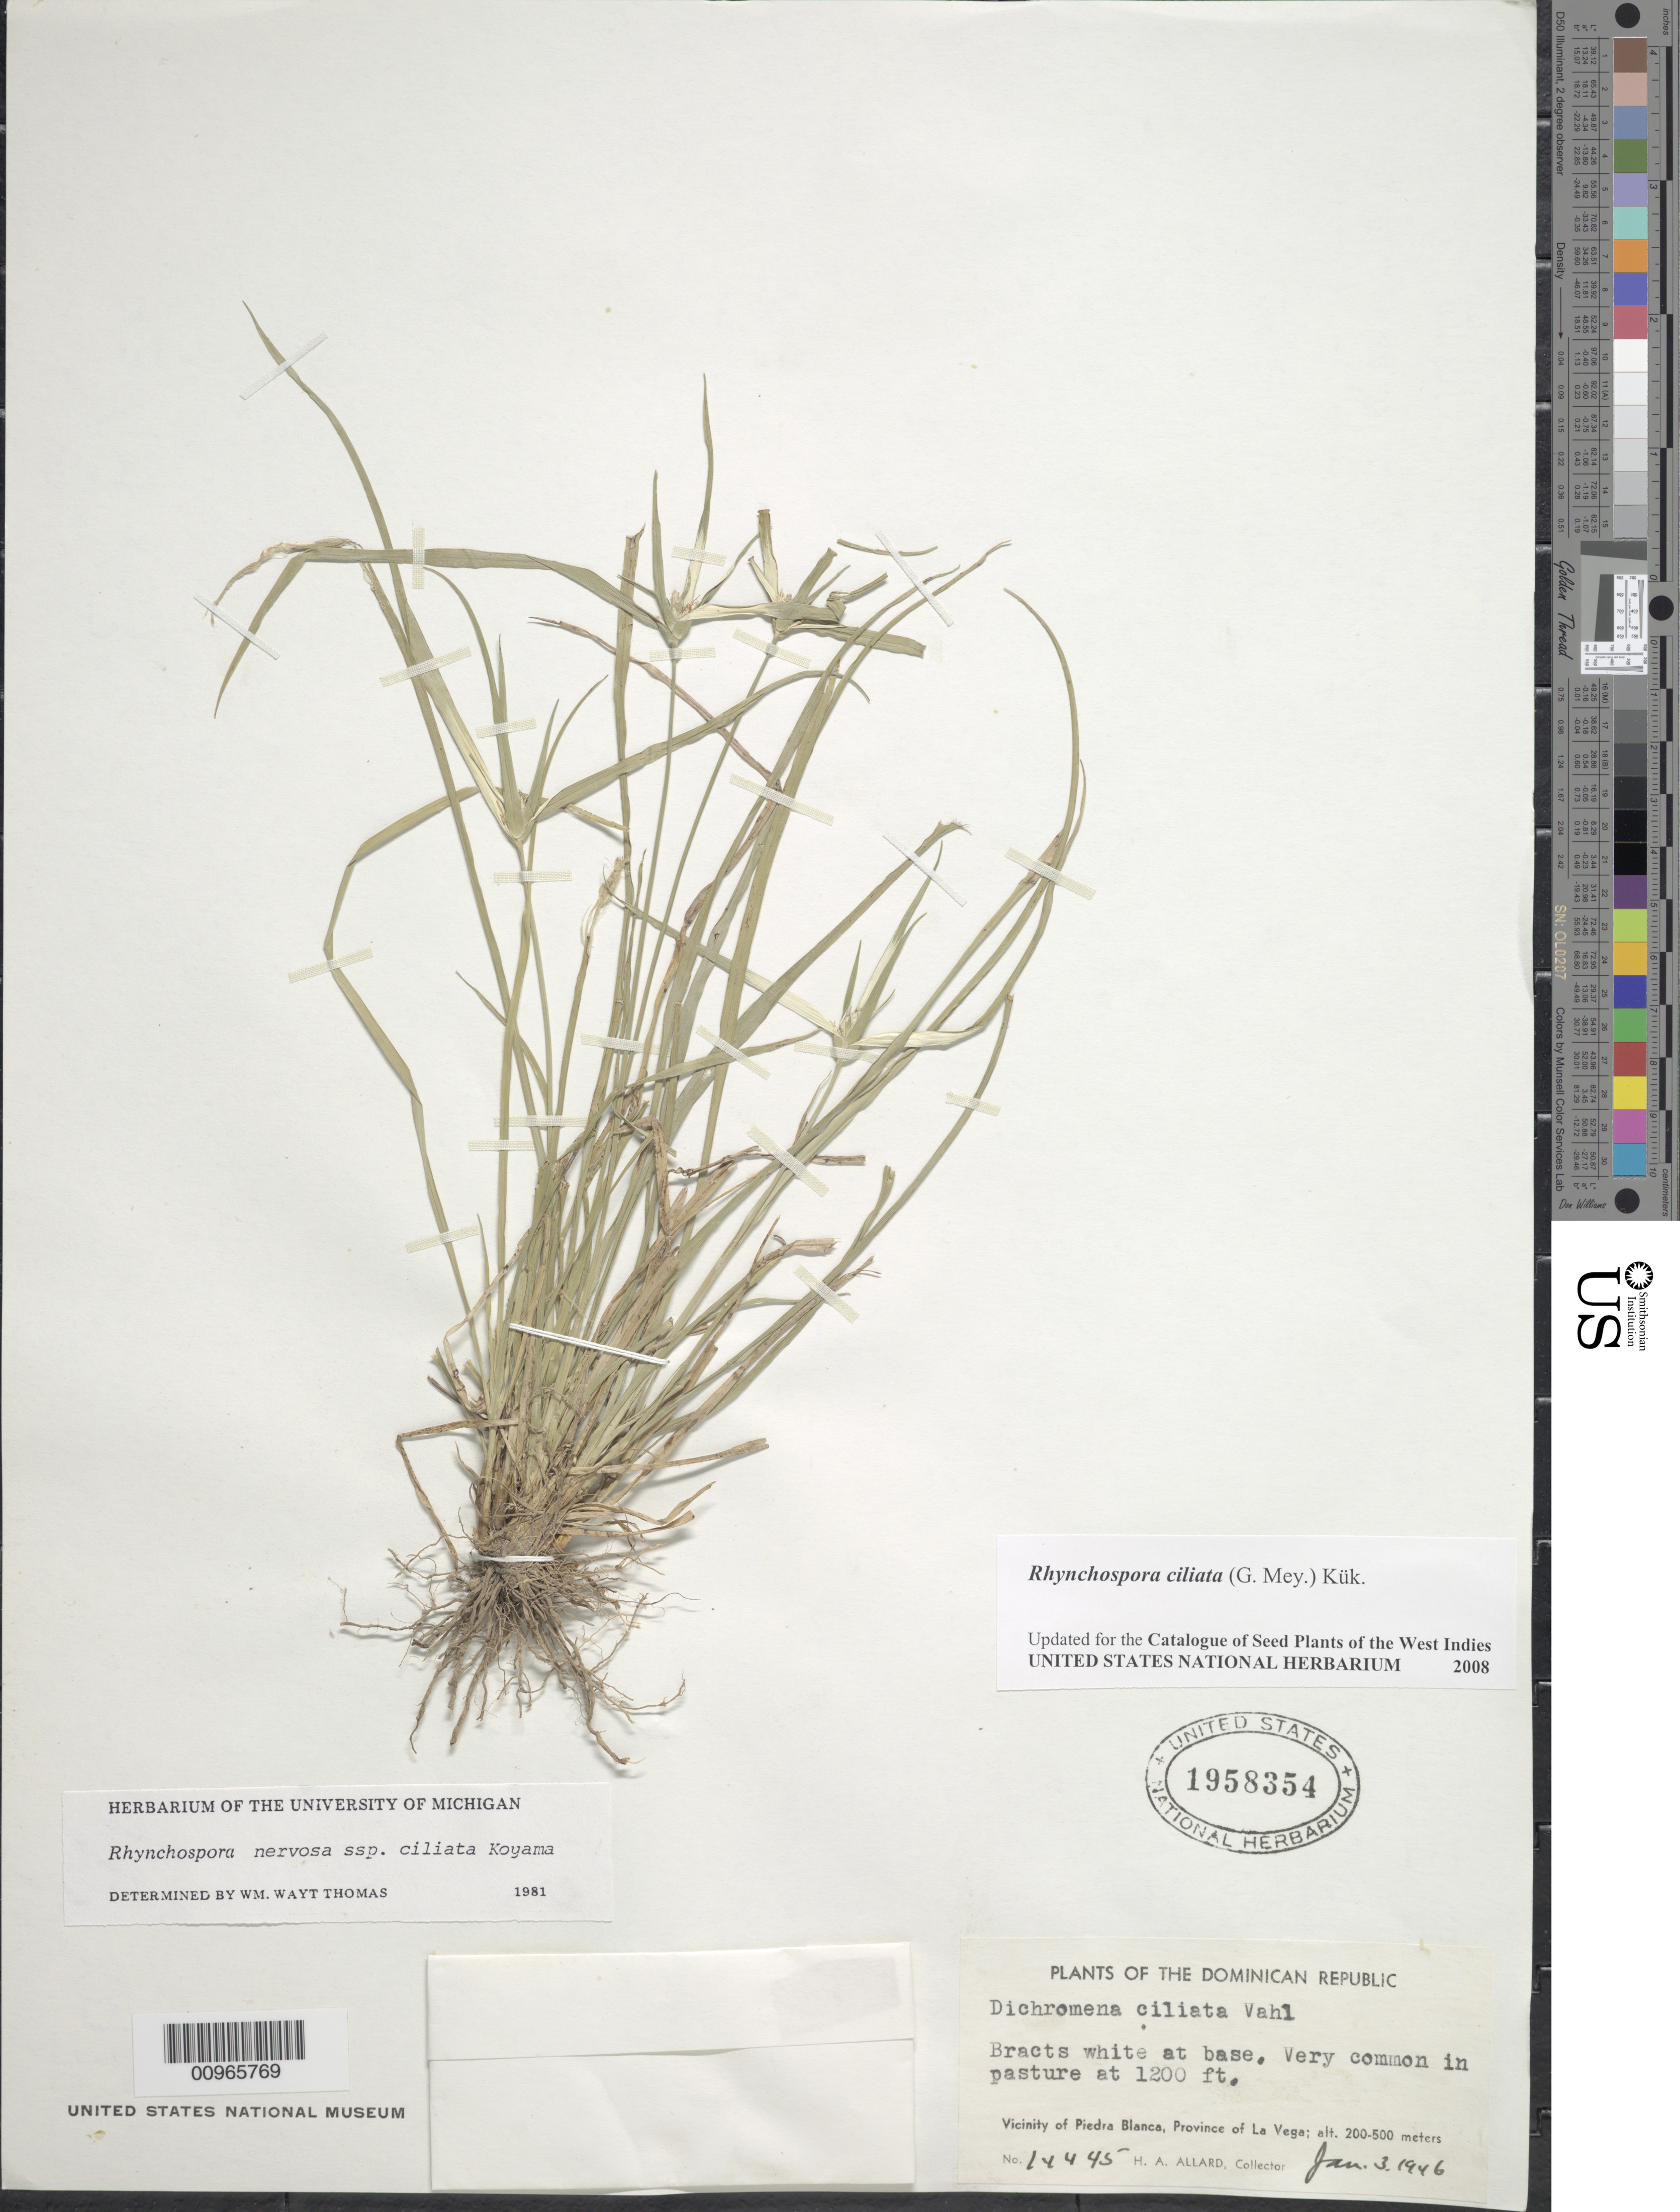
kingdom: Plantae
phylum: Tracheophyta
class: Liliopsida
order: Poales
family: Cyperaceae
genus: Rhynchospora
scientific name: Rhynchospora ciliata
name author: (G. Mey.) Kük.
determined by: Strong, M. T., (US), Smithsonian Institution - National Museum of Natural History (UNITED STATES)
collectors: H. A. Allard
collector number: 14445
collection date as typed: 03 Jan 1946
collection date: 1946-01-03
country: Dominican Republic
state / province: La Vega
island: Hispaniola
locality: Vicinity of Piedra Blanca, pasture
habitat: Pasture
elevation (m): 366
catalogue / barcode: US 1958354